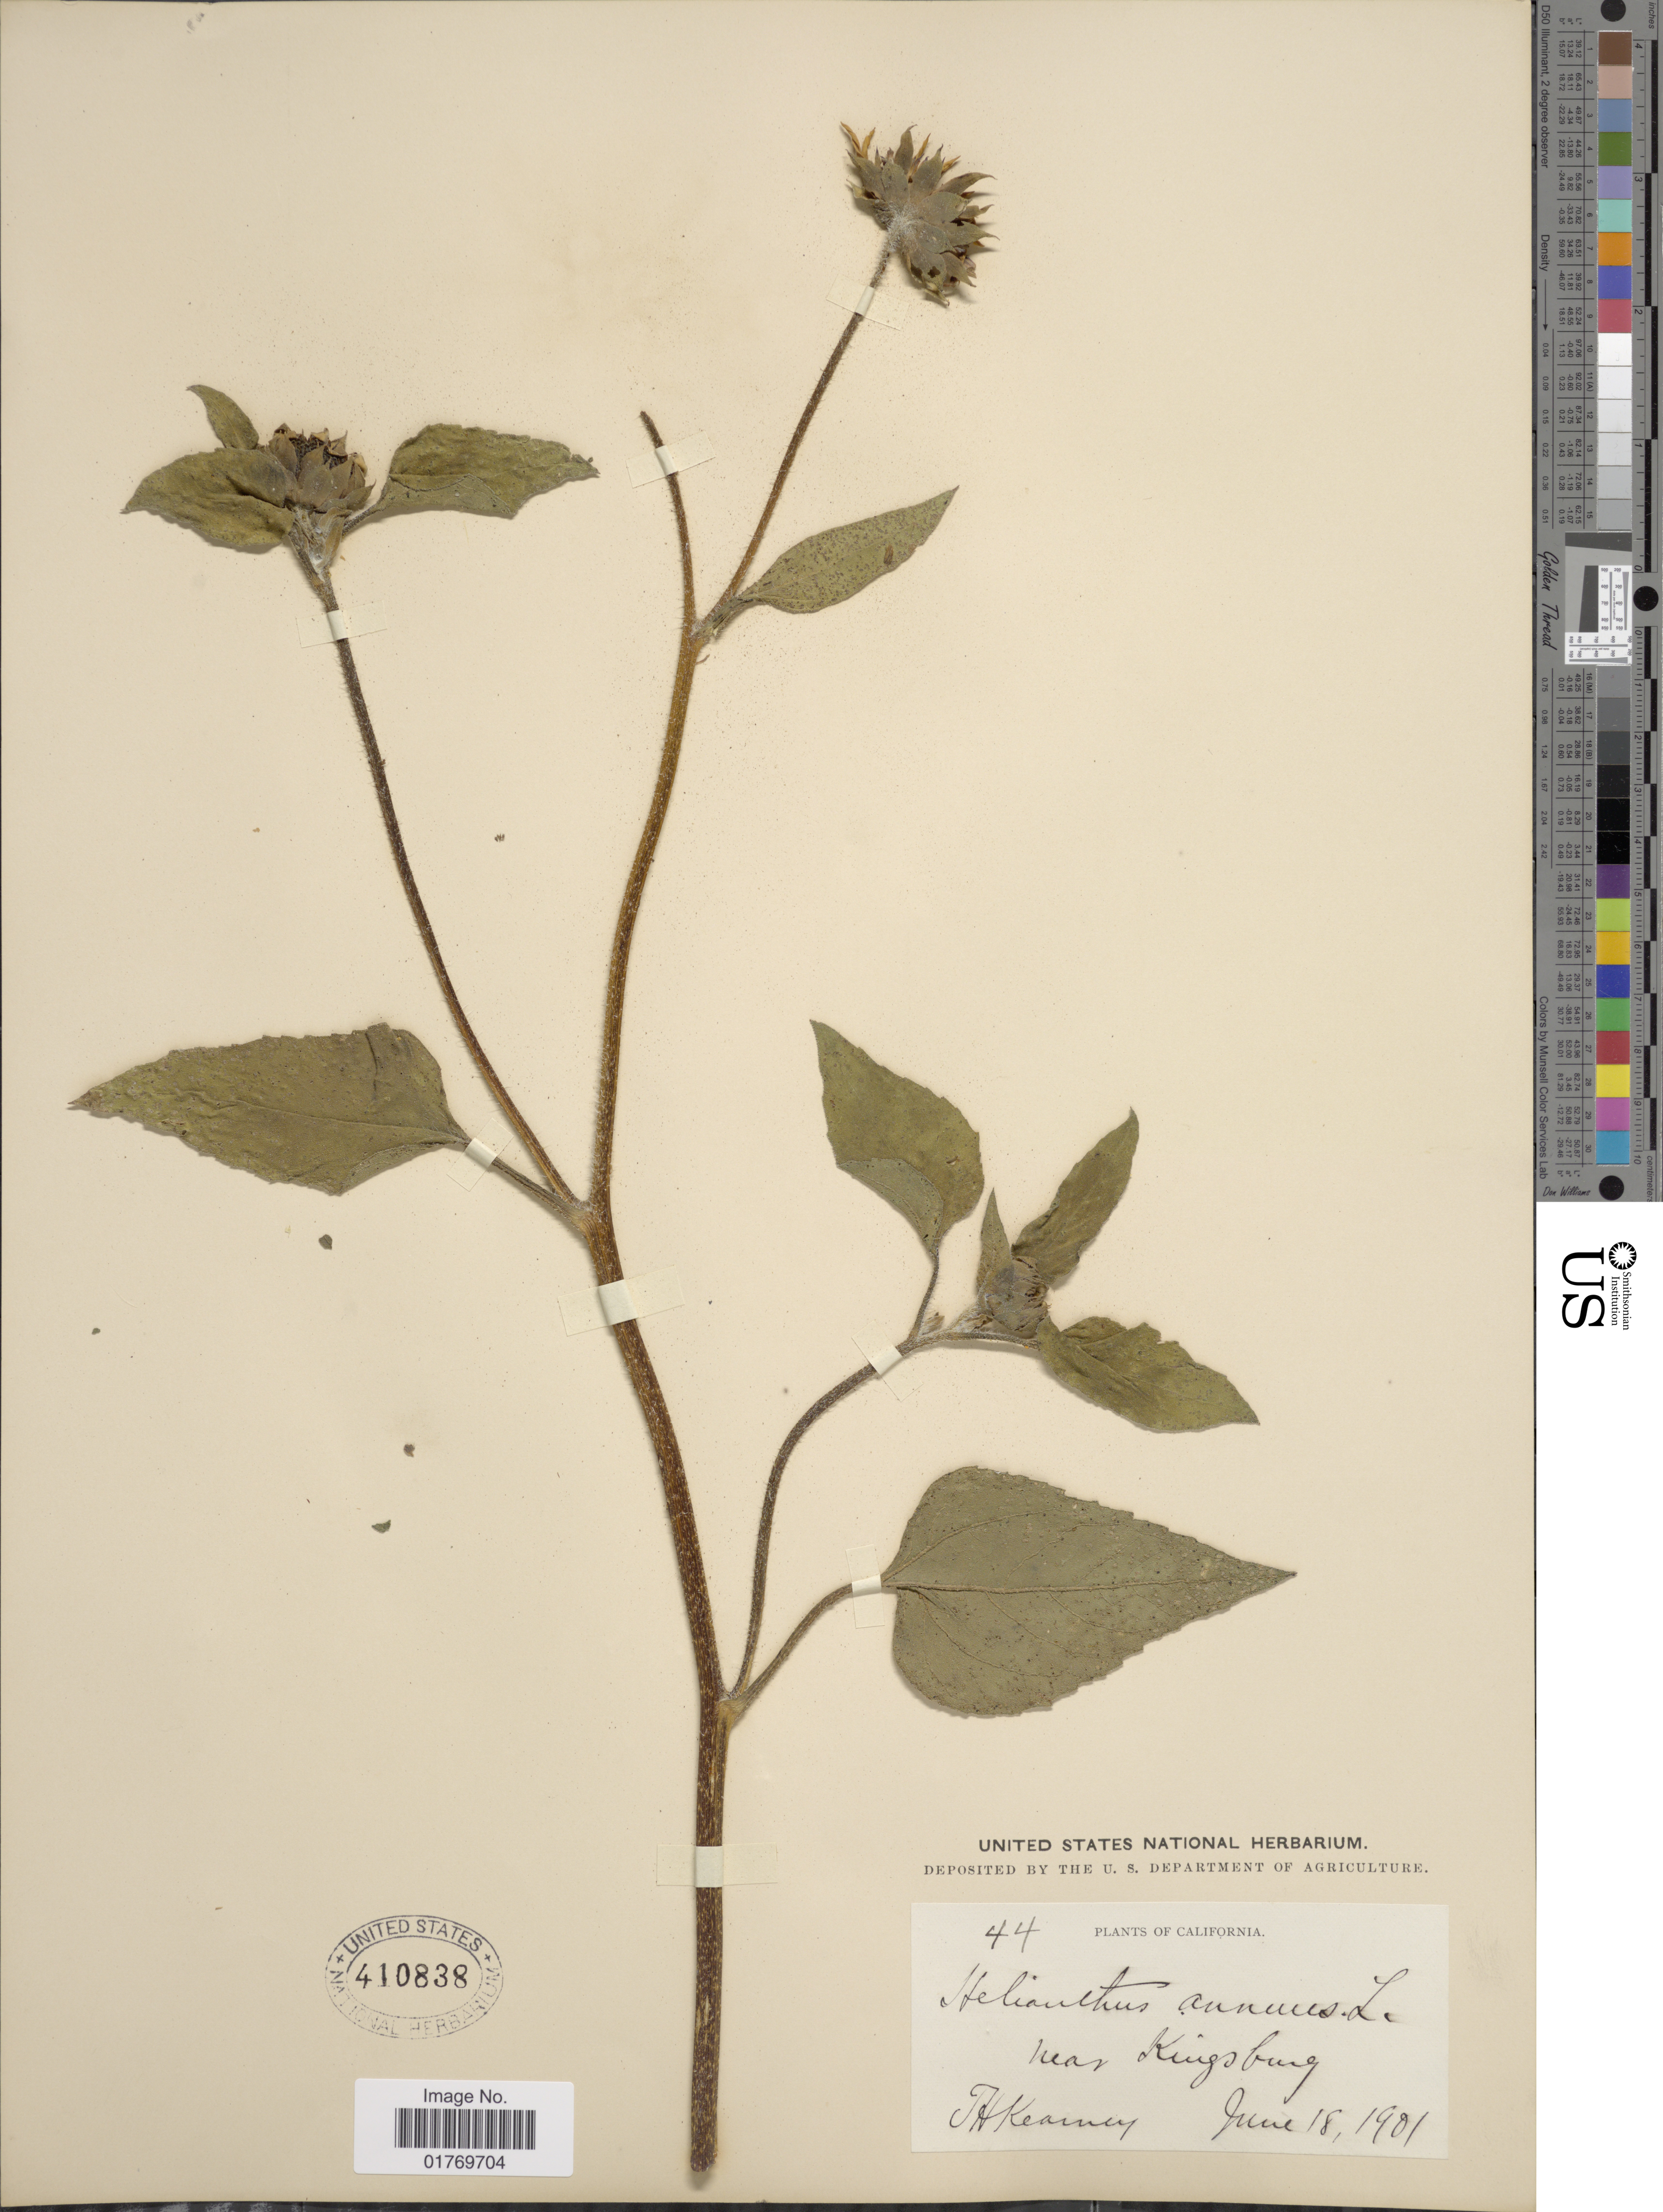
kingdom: Plantae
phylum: Tracheophyta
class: Magnoliopsida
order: Asterales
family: Asteraceae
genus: Helianthus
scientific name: Helianthus annuus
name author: L.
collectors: T. H. Kearney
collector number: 44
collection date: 1901-06-18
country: United States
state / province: California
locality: Near Kingsburg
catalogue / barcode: US 410838